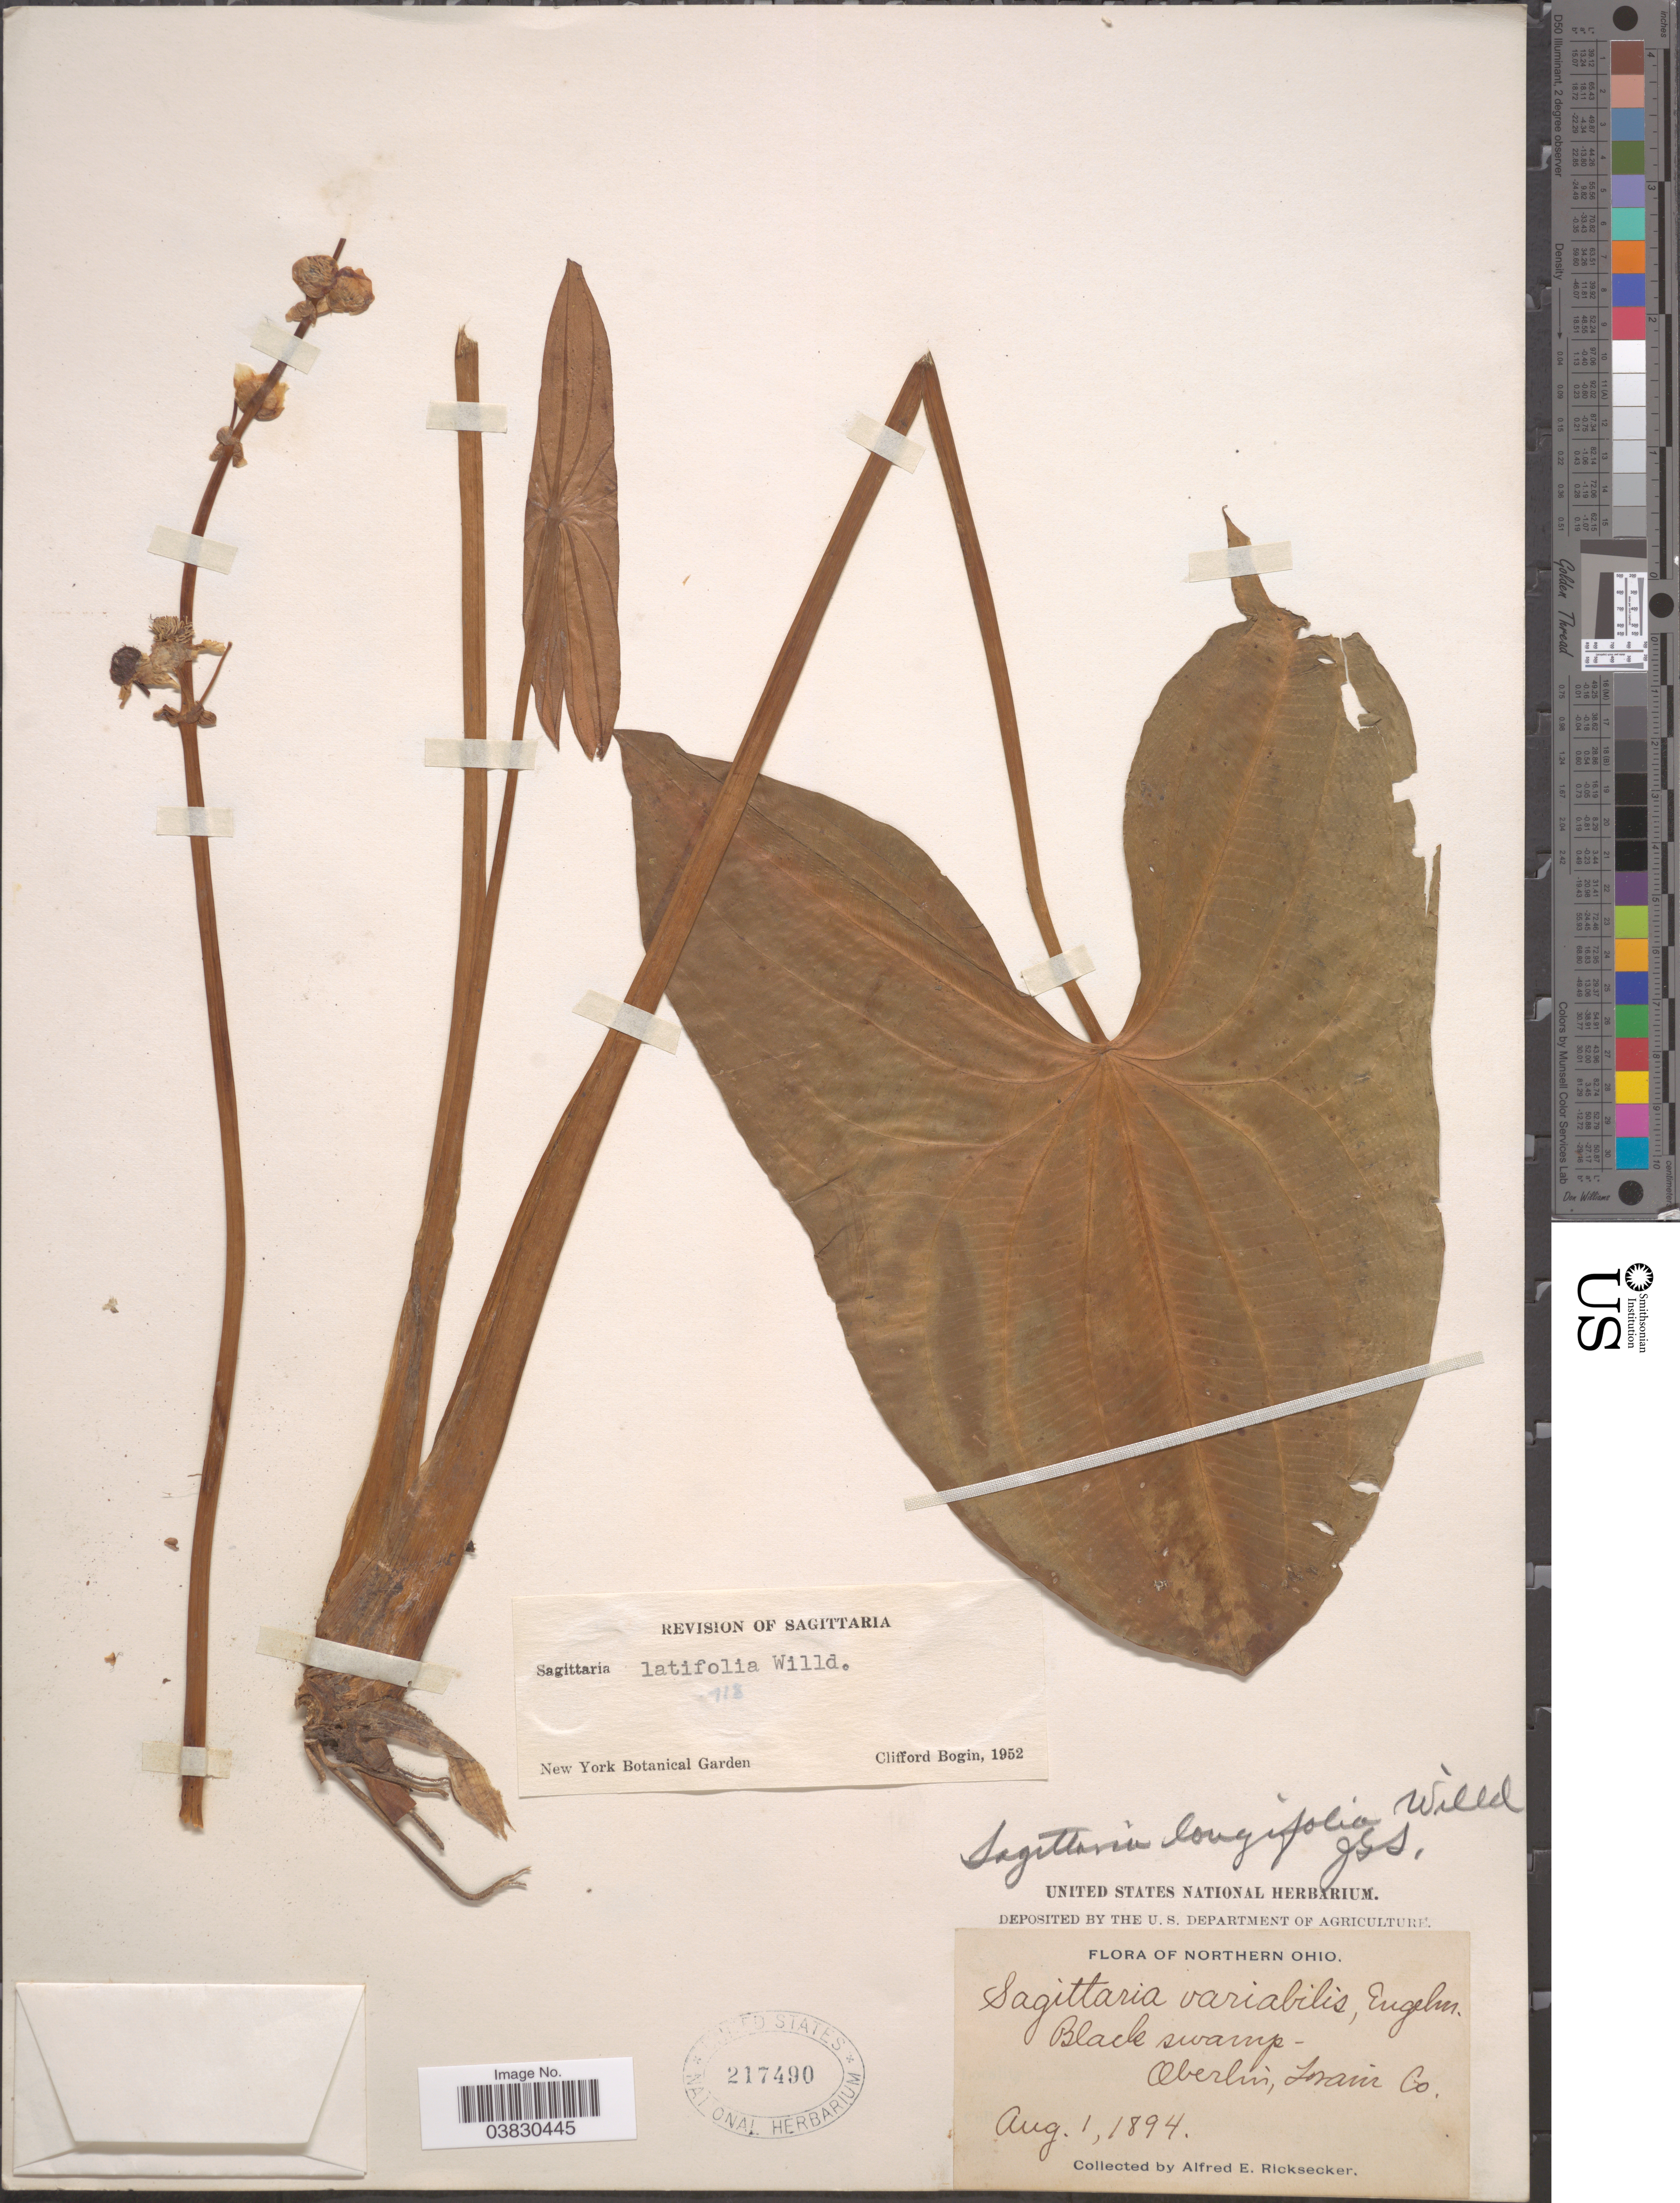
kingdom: Plantae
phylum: Tracheophyta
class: Liliopsida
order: Alismatales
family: Alismataceae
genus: Sagittaria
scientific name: Sagittaria latifolia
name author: Willd.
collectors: A. E. Ricksecker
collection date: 1894-08-01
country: United States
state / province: Ohio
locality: Northern Ohio. Oberlin, Lorain Co.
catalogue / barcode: US 217490